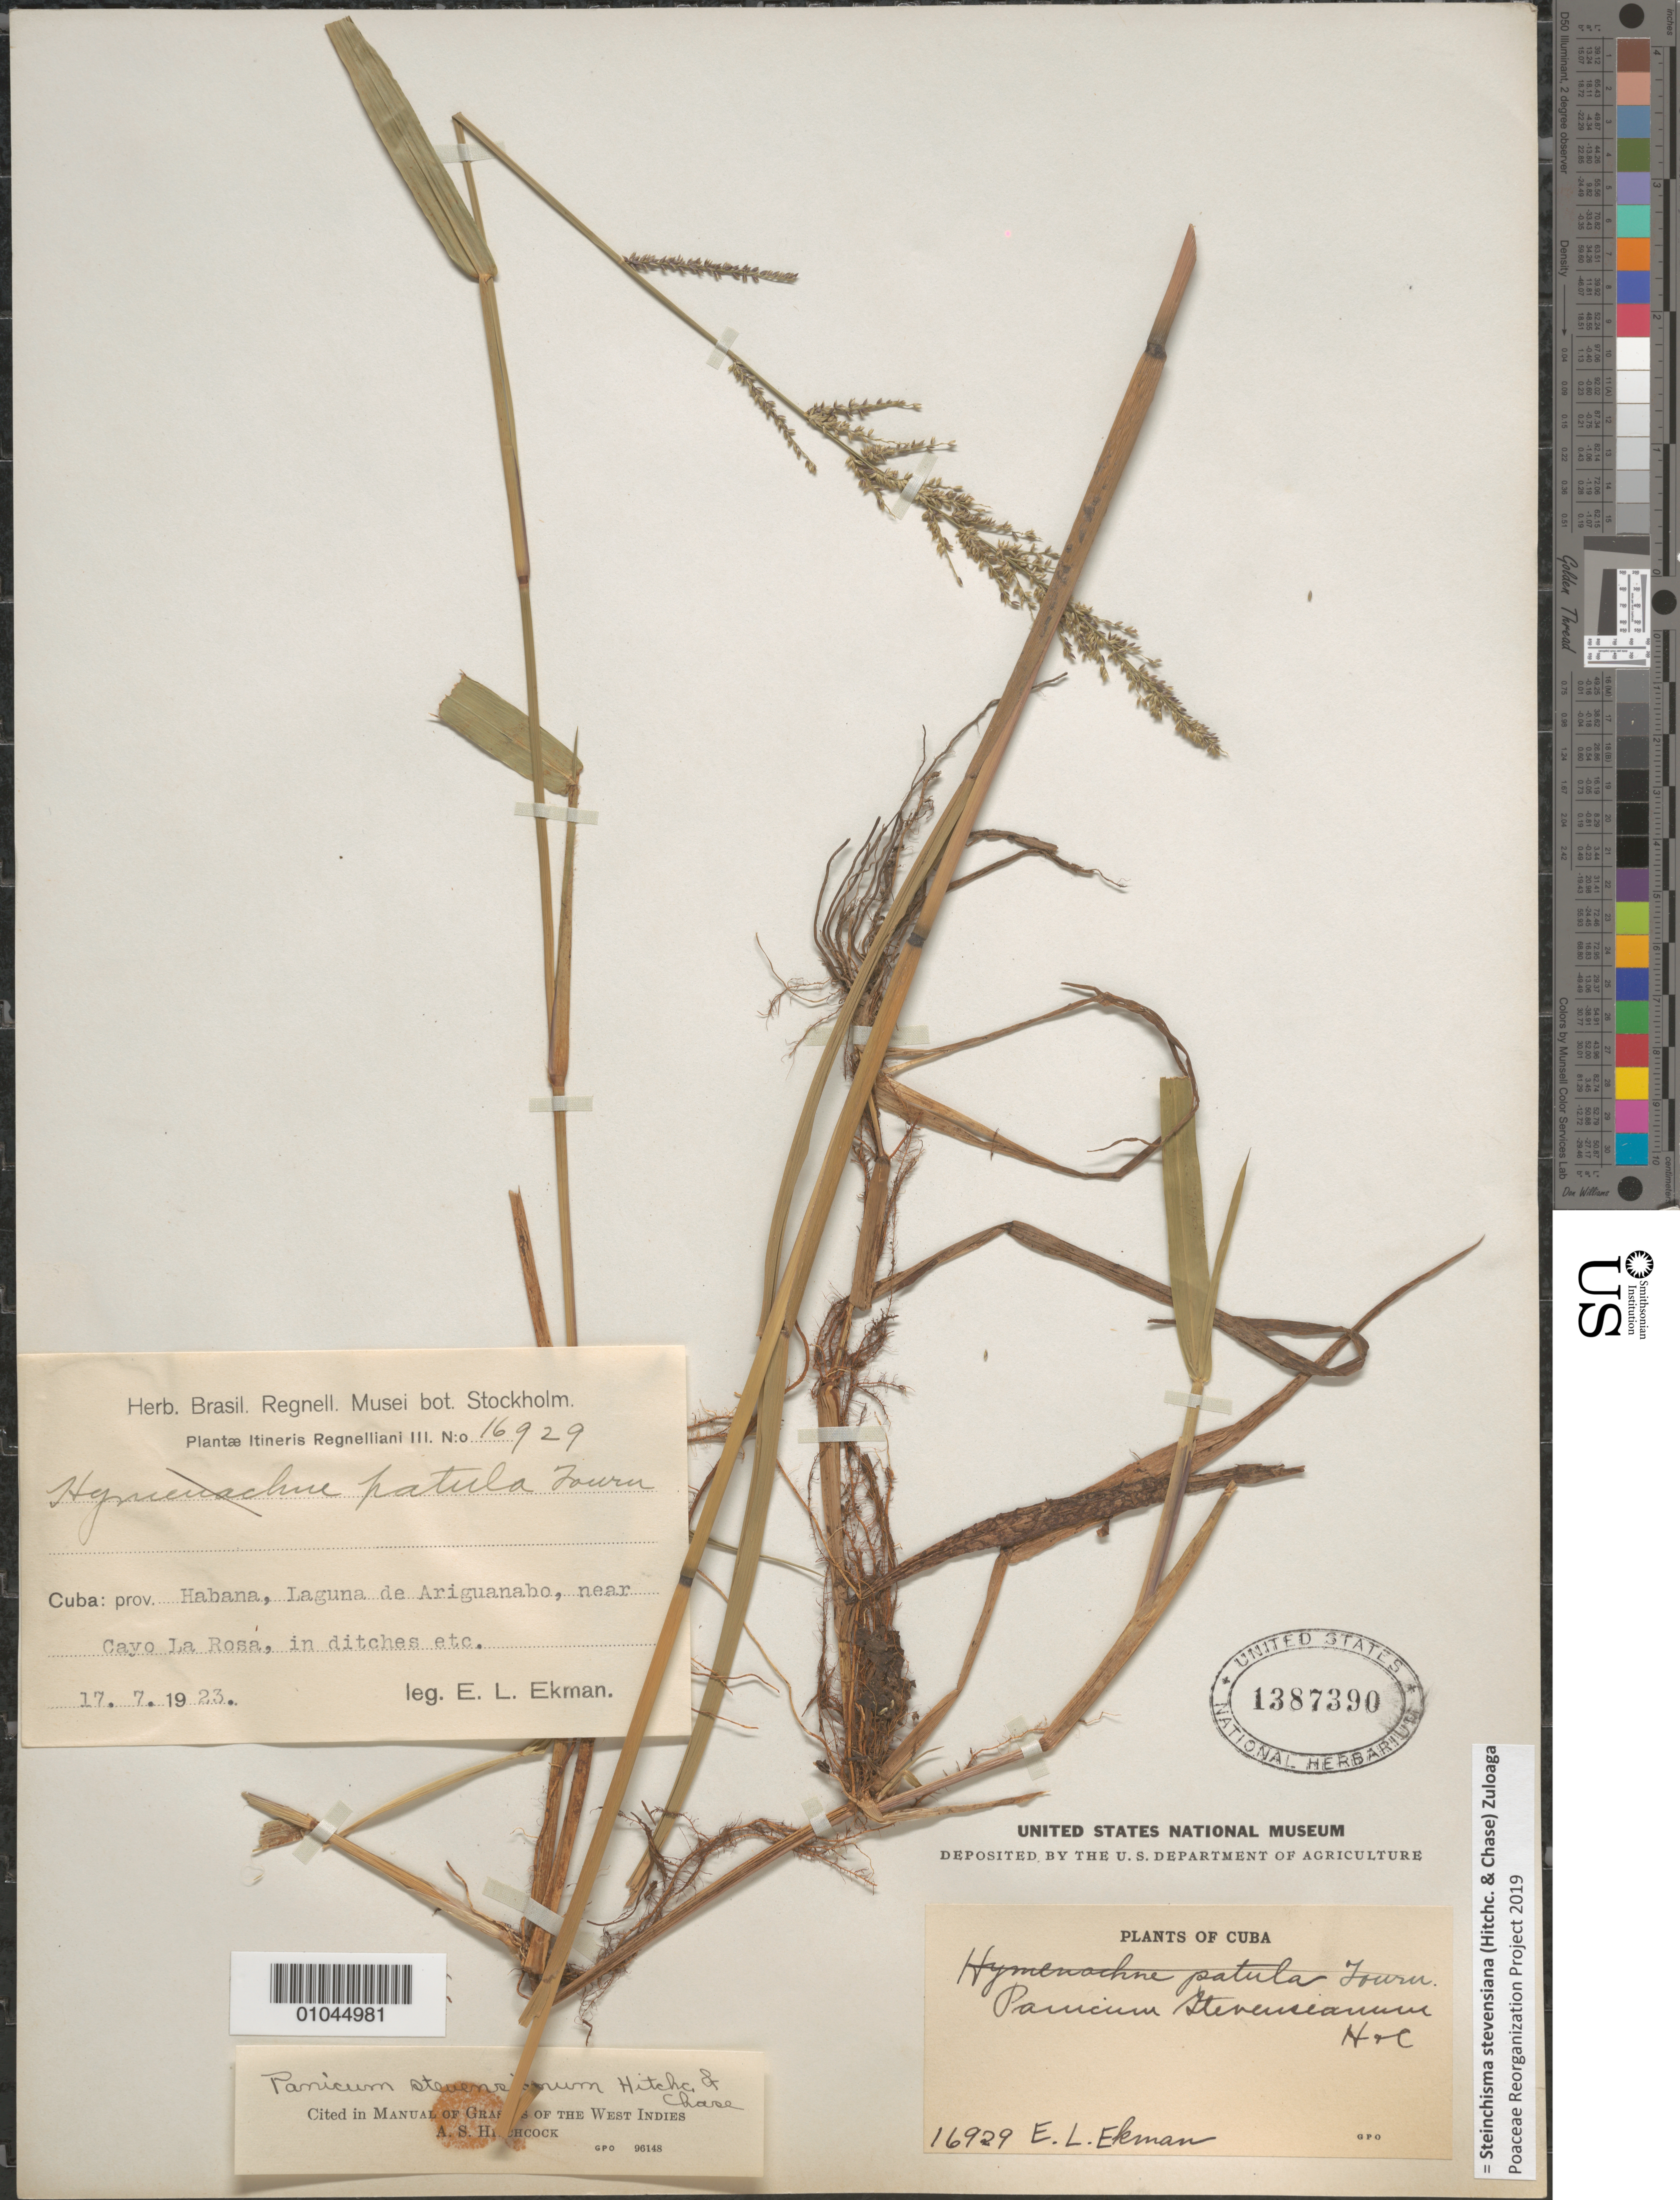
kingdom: Plantae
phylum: Tracheophyta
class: Liliopsida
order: Poales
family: Poaceae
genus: Panicum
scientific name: Panicum stevensianum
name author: Hitchc. & Chase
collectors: E. L. Ekman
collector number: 16929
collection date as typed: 17 Jul 1923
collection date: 1923-07-17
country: Cuba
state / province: La Habana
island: Cuba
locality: Laguna de Ariguanabo, near Cayo la Rosa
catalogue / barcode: US 1387390